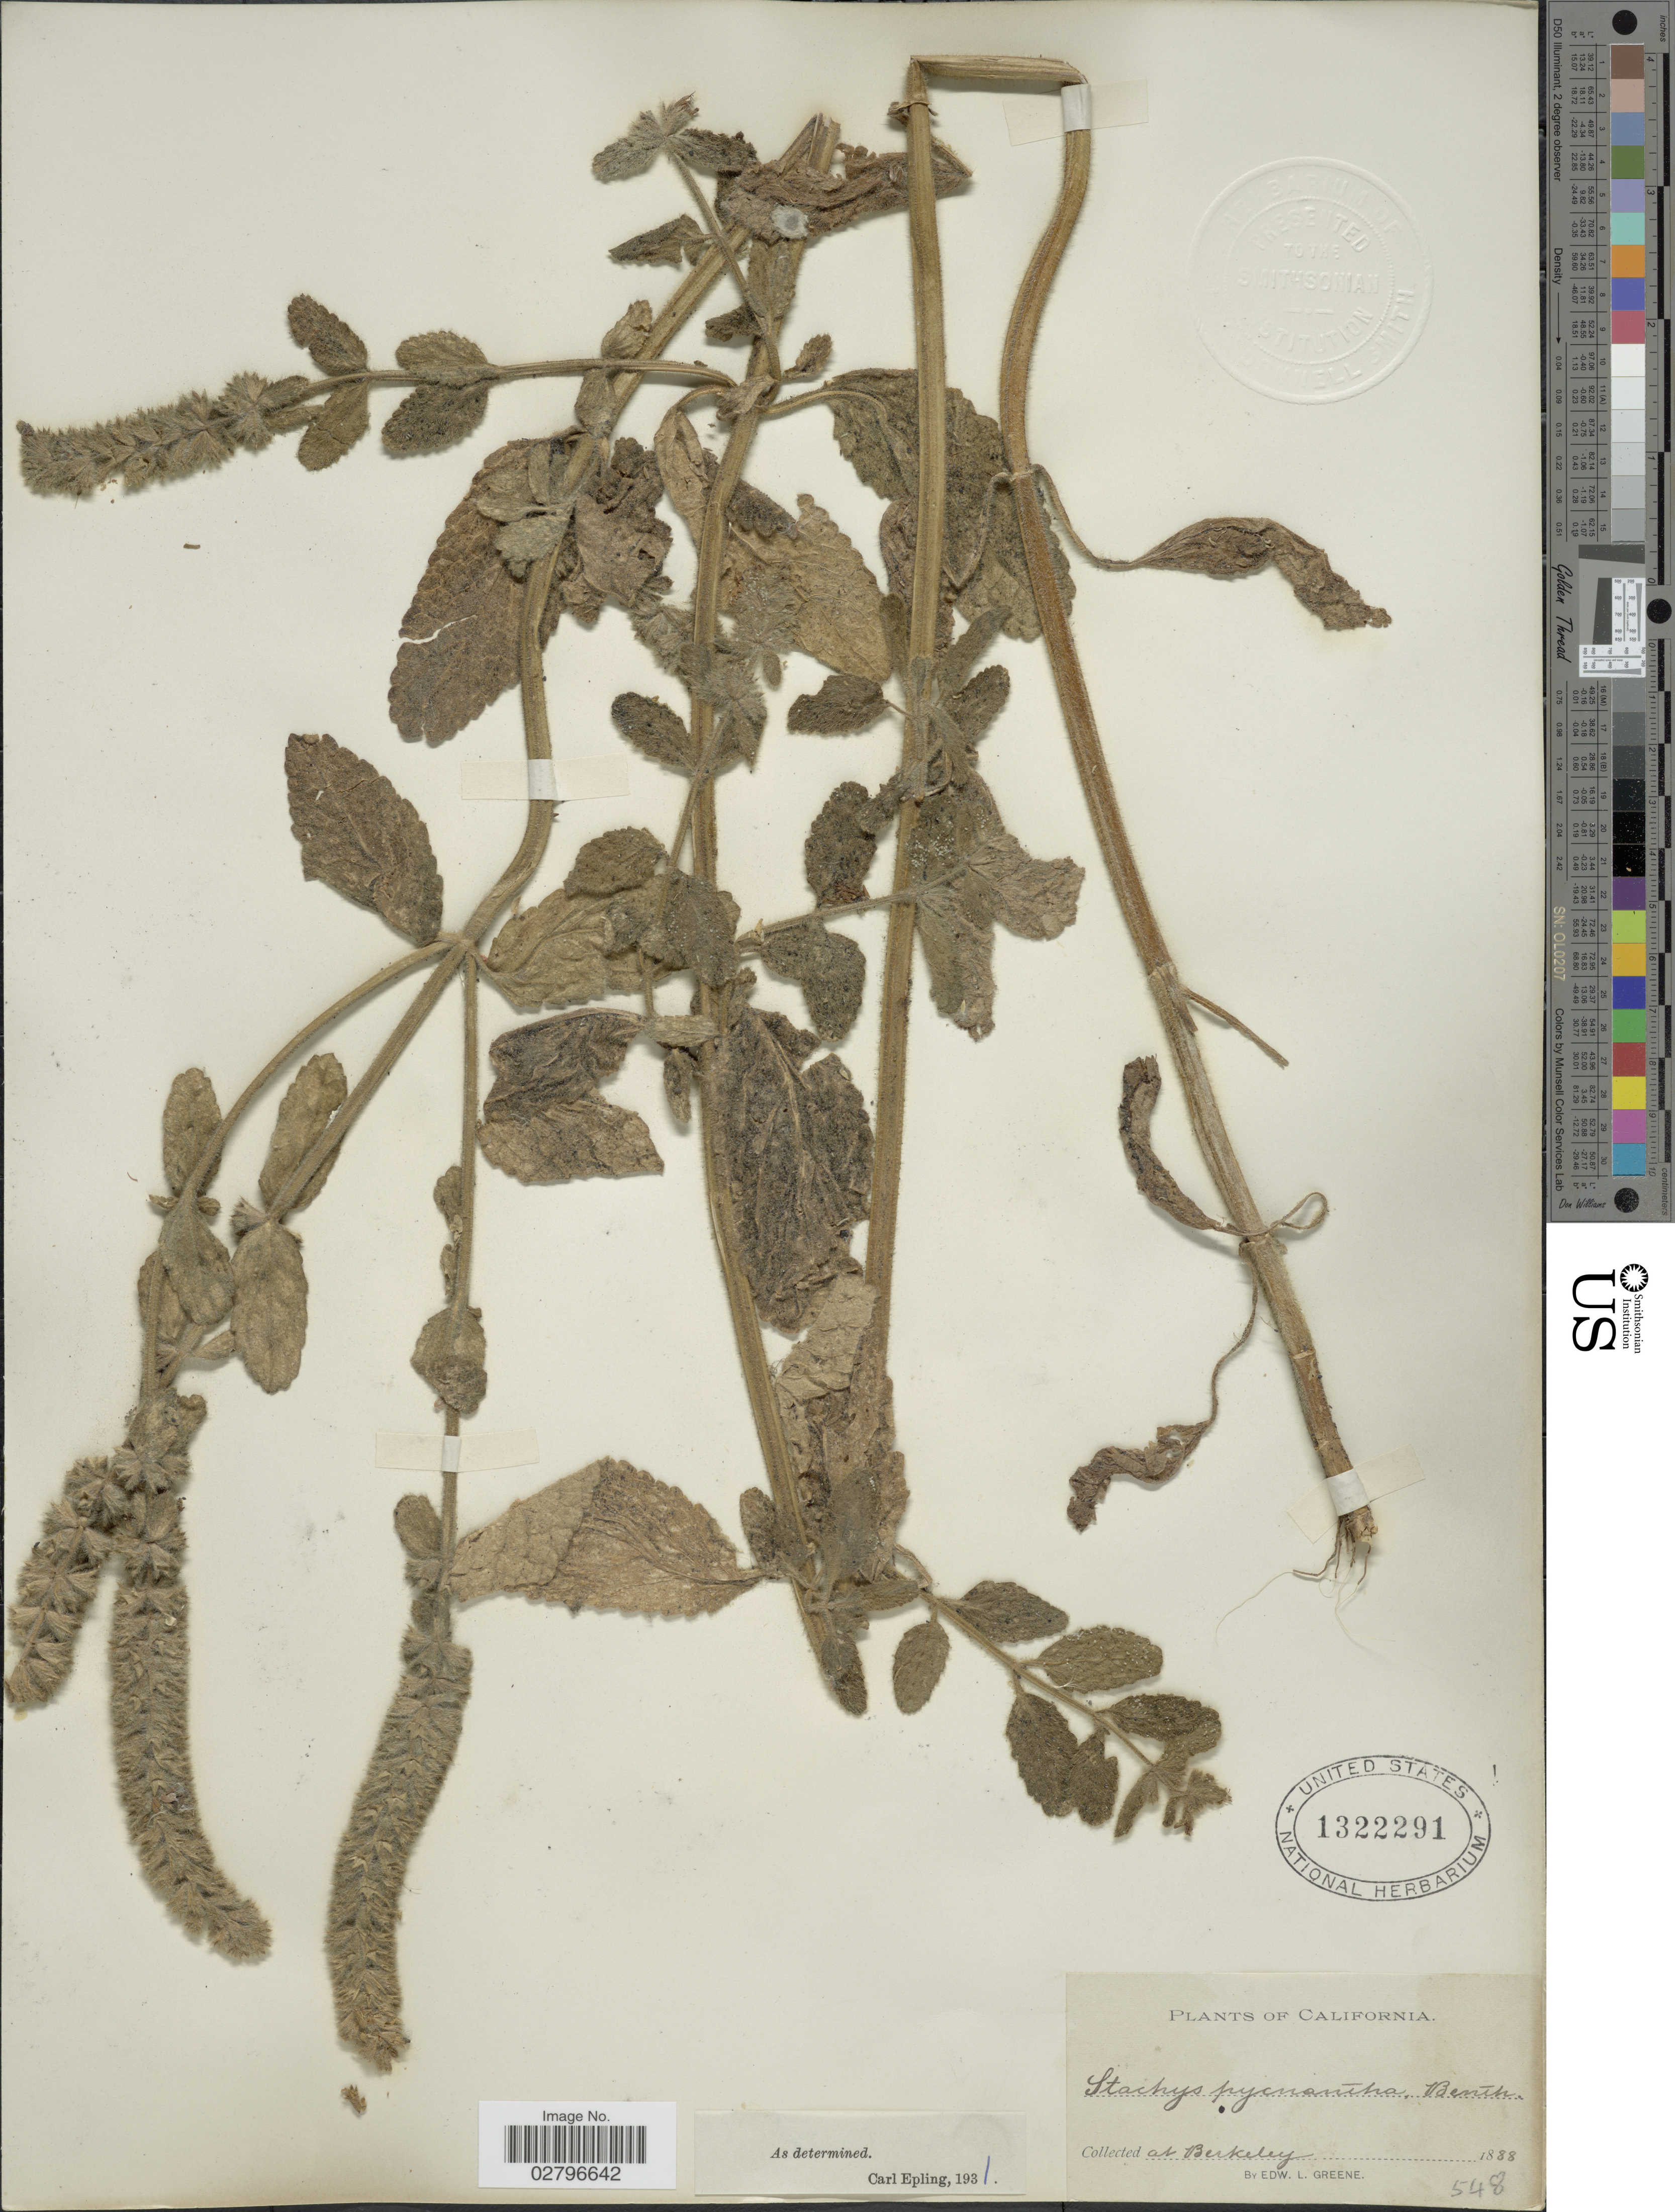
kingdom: Plantae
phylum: Tracheophyta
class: Magnoliopsida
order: Lamiales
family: Lamiaceae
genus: Stachys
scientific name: Stachys pycnantha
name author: Benth.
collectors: E. L. Greene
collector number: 548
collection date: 1888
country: United States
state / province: California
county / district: Alameda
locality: Berkeley.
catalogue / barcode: US 1322291